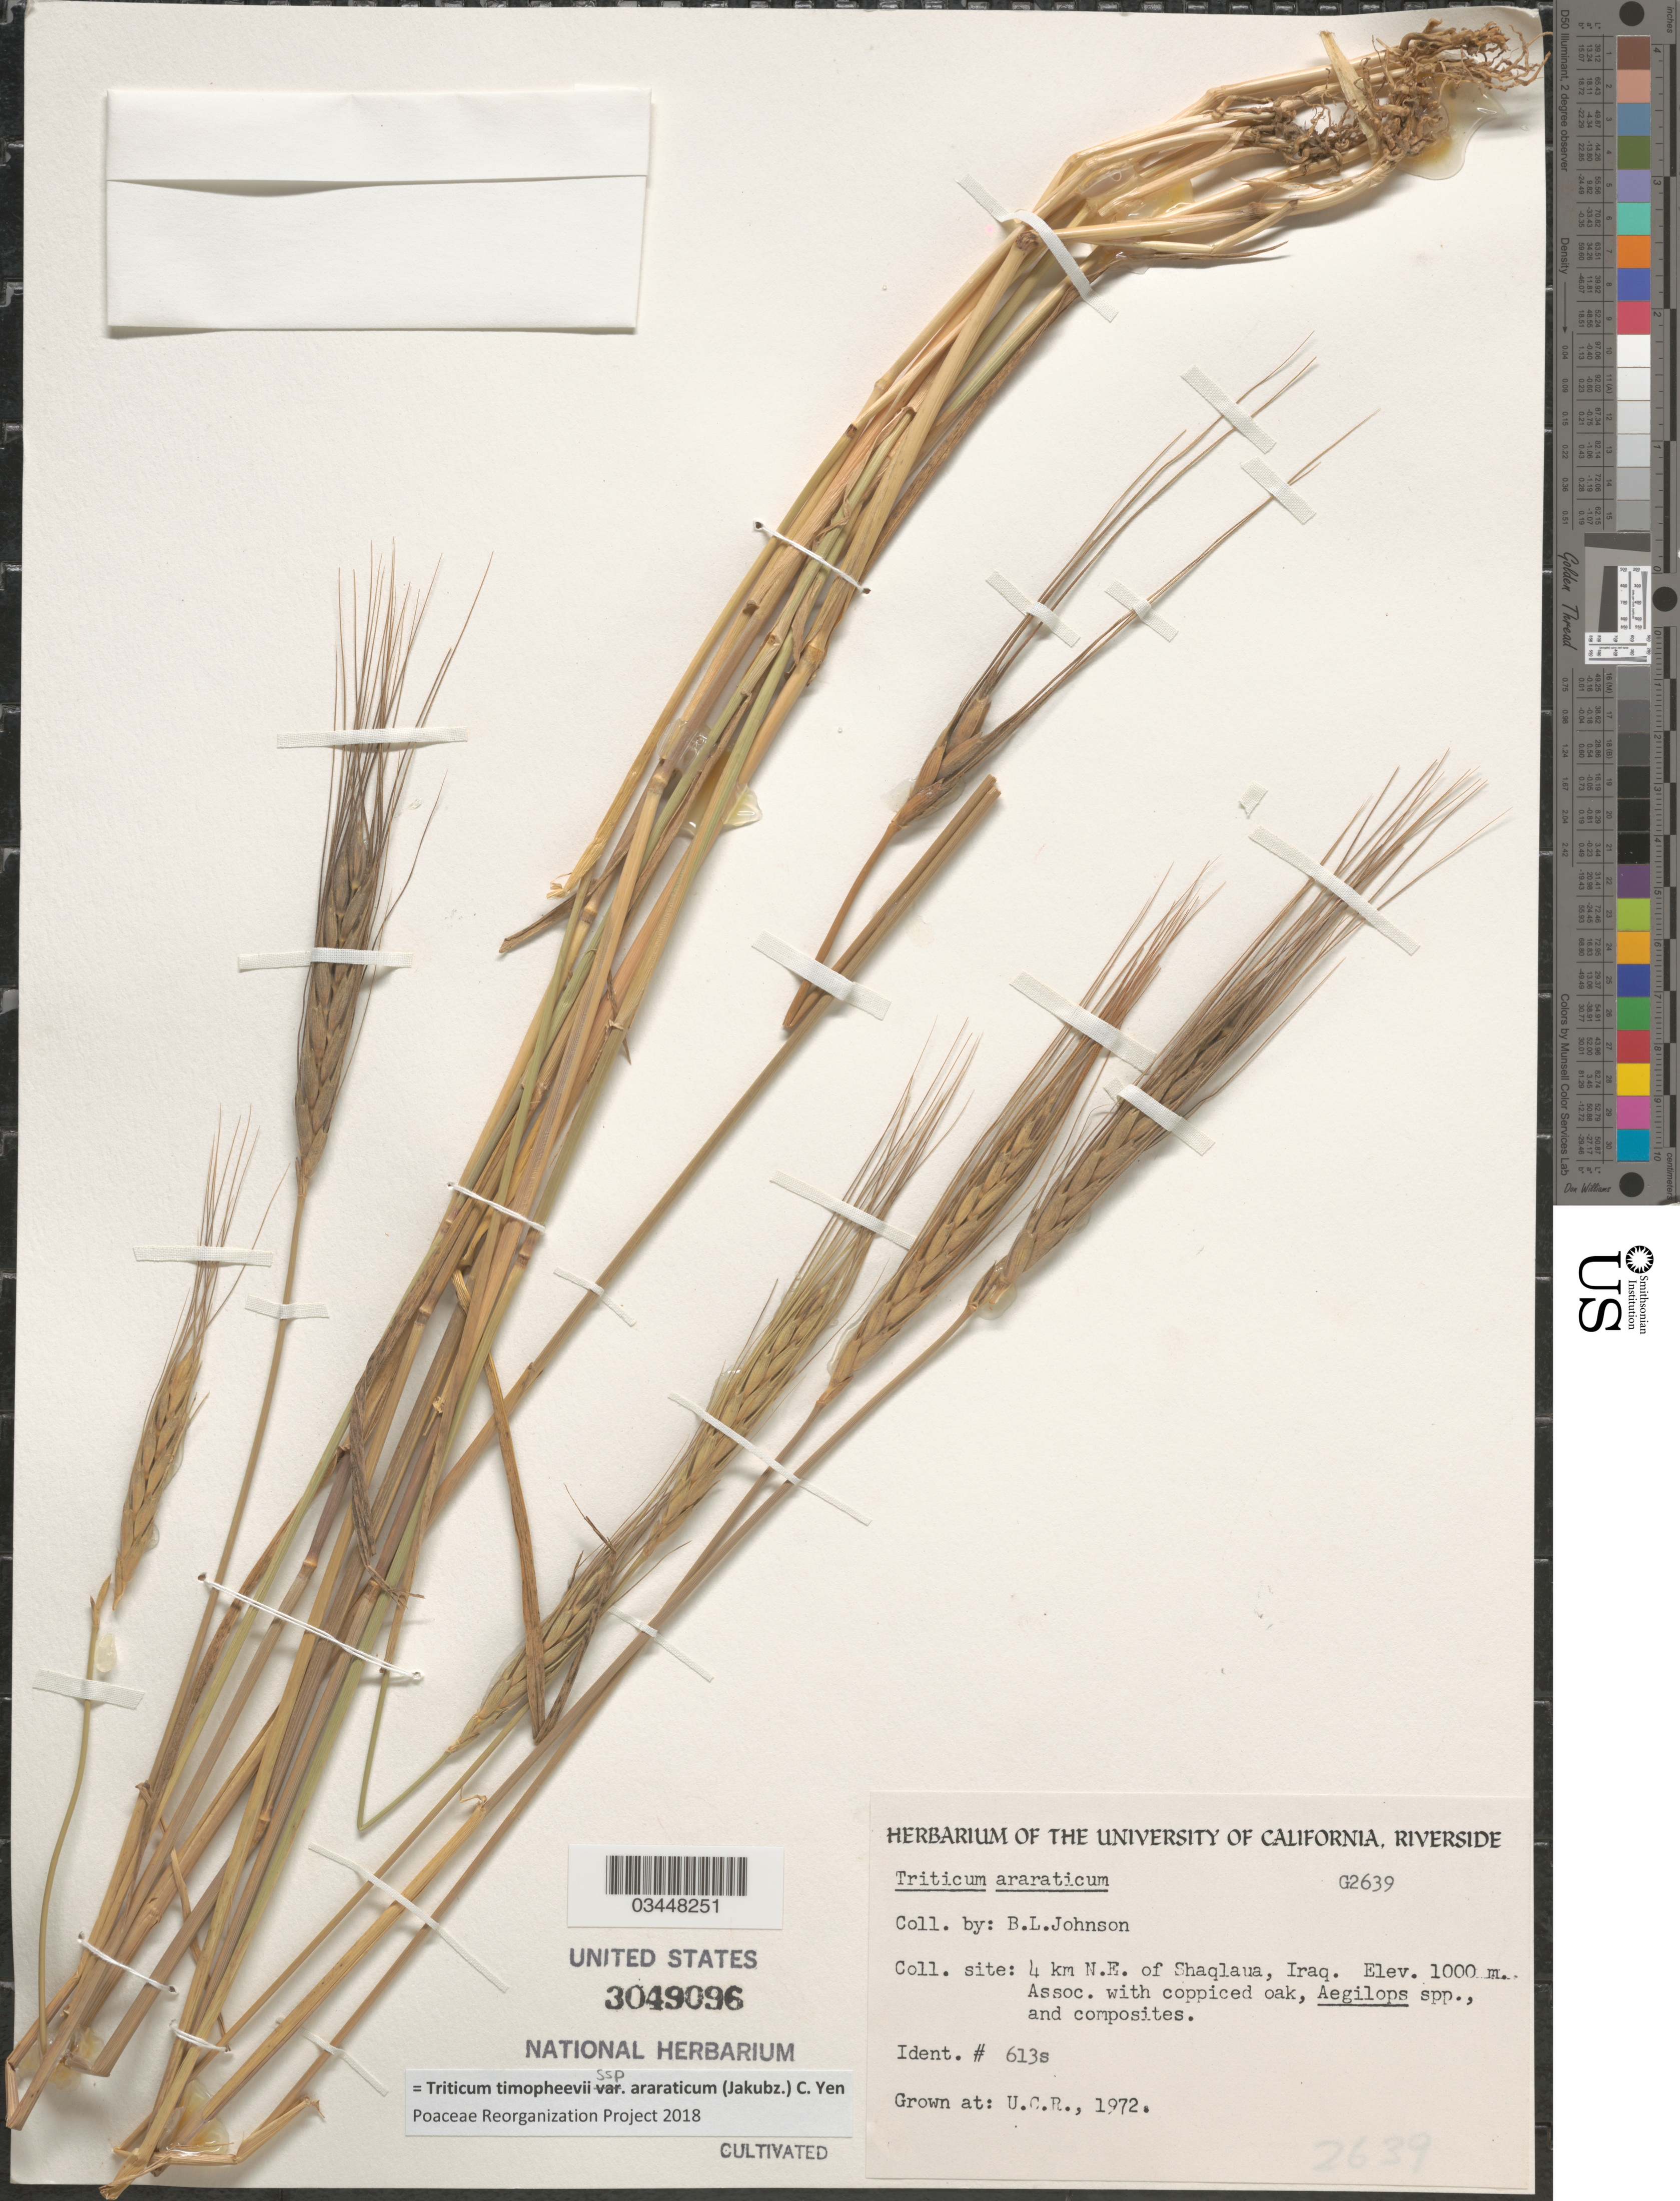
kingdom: Plantae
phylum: Tracheophyta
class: Liliopsida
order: Poales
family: Poaceae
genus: Triticum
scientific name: Triticum timopheevii subsp. araraticum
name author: (Jakubz.) C. Yen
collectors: ex herb. Univ. of California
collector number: G2639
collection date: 1972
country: United States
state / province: California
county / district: Riverside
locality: U.C.R.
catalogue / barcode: US 3049096